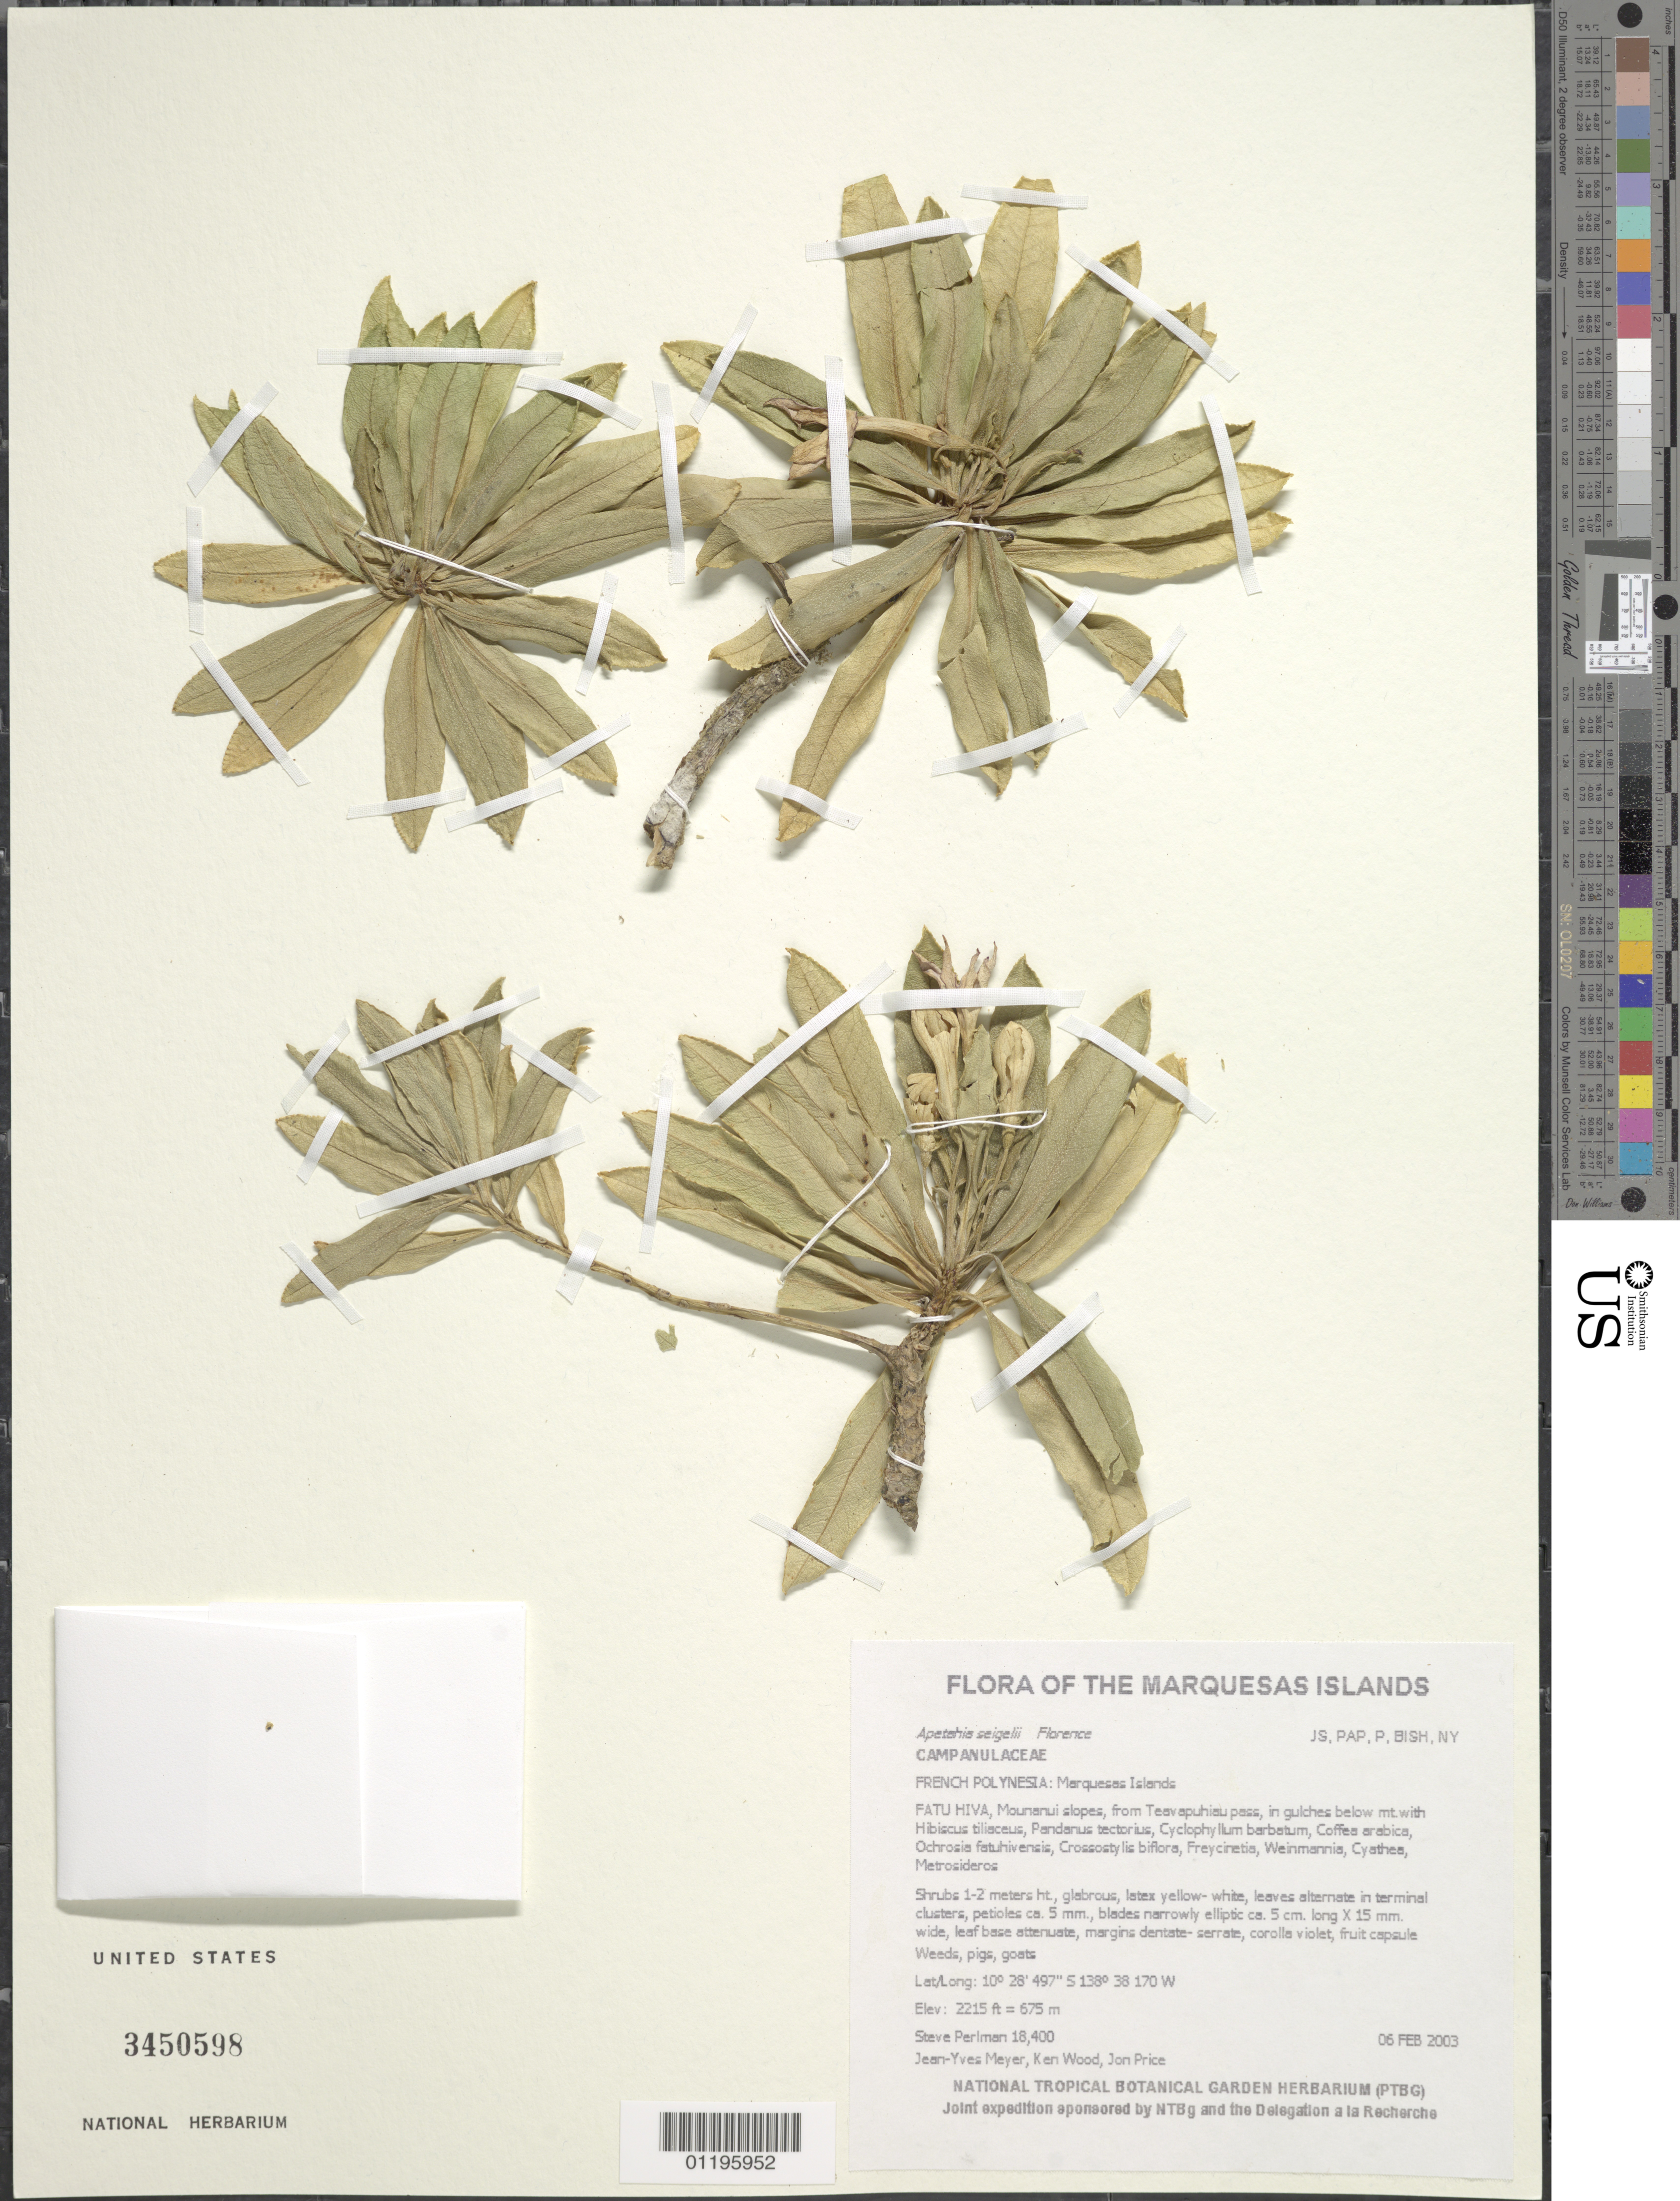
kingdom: Plantae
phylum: Tracheophyta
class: Magnoliopsida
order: Asterales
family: Campanulaceae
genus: Apetahia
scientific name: Apetahia seigelii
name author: J. Florence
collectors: S. P. Perlman, J.-Y. Meyer, K. R. Wood & J. Price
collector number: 18400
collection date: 2003-02-06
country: French Polynesia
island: Fatu Hiva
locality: Mounanui slopes, from Teavapuhiau pass, in gulches below mt.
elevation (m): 675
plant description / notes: Weeds, pigs, goats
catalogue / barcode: US 3450598